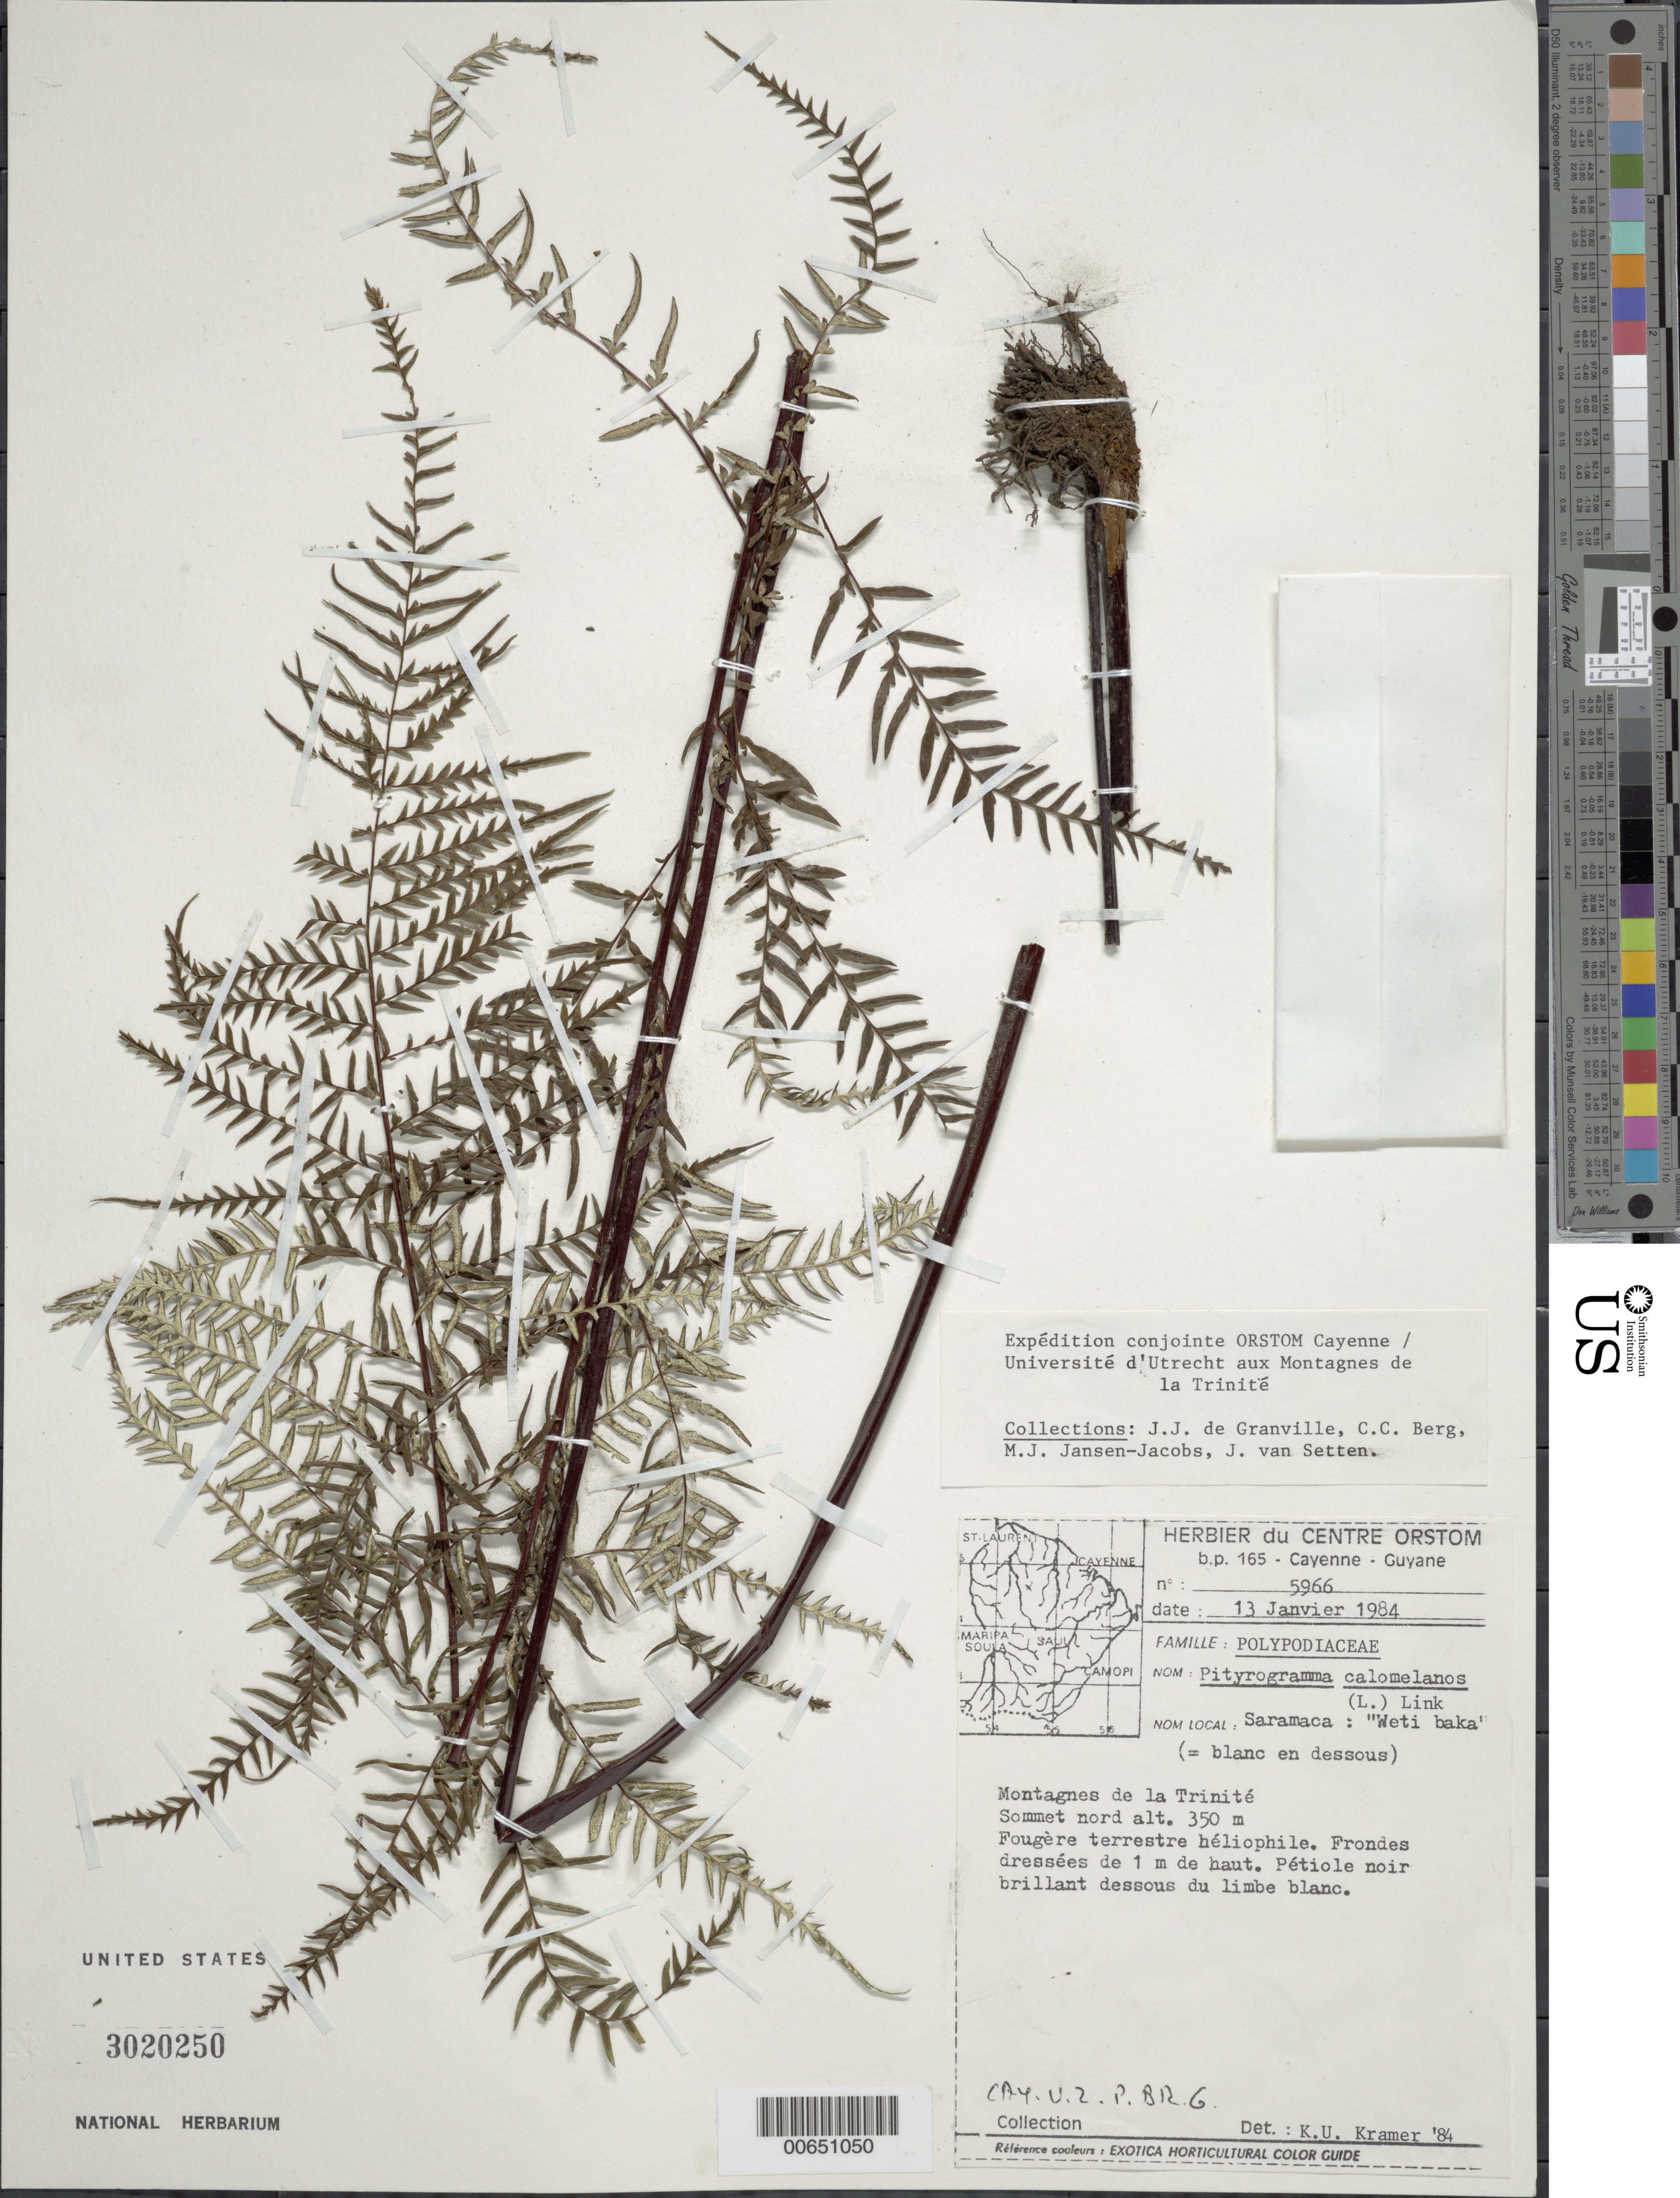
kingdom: Plantae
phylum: Tracheophyta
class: Polypodiopsida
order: Polypodiales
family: Pteridaceae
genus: Pityrogramma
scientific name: Pityrogramma calomelanos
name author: (L.) Link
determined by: Kramer, K. U.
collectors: J.-J. de Granville, C. C. Berg, M. J. Jansen-Jacobs & J. van Setten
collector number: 5966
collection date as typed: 13-Jan-84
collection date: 1984-01-13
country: French Guiana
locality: Montagnes de la Trinité, sommet Nord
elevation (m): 350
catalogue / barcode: US 3020250